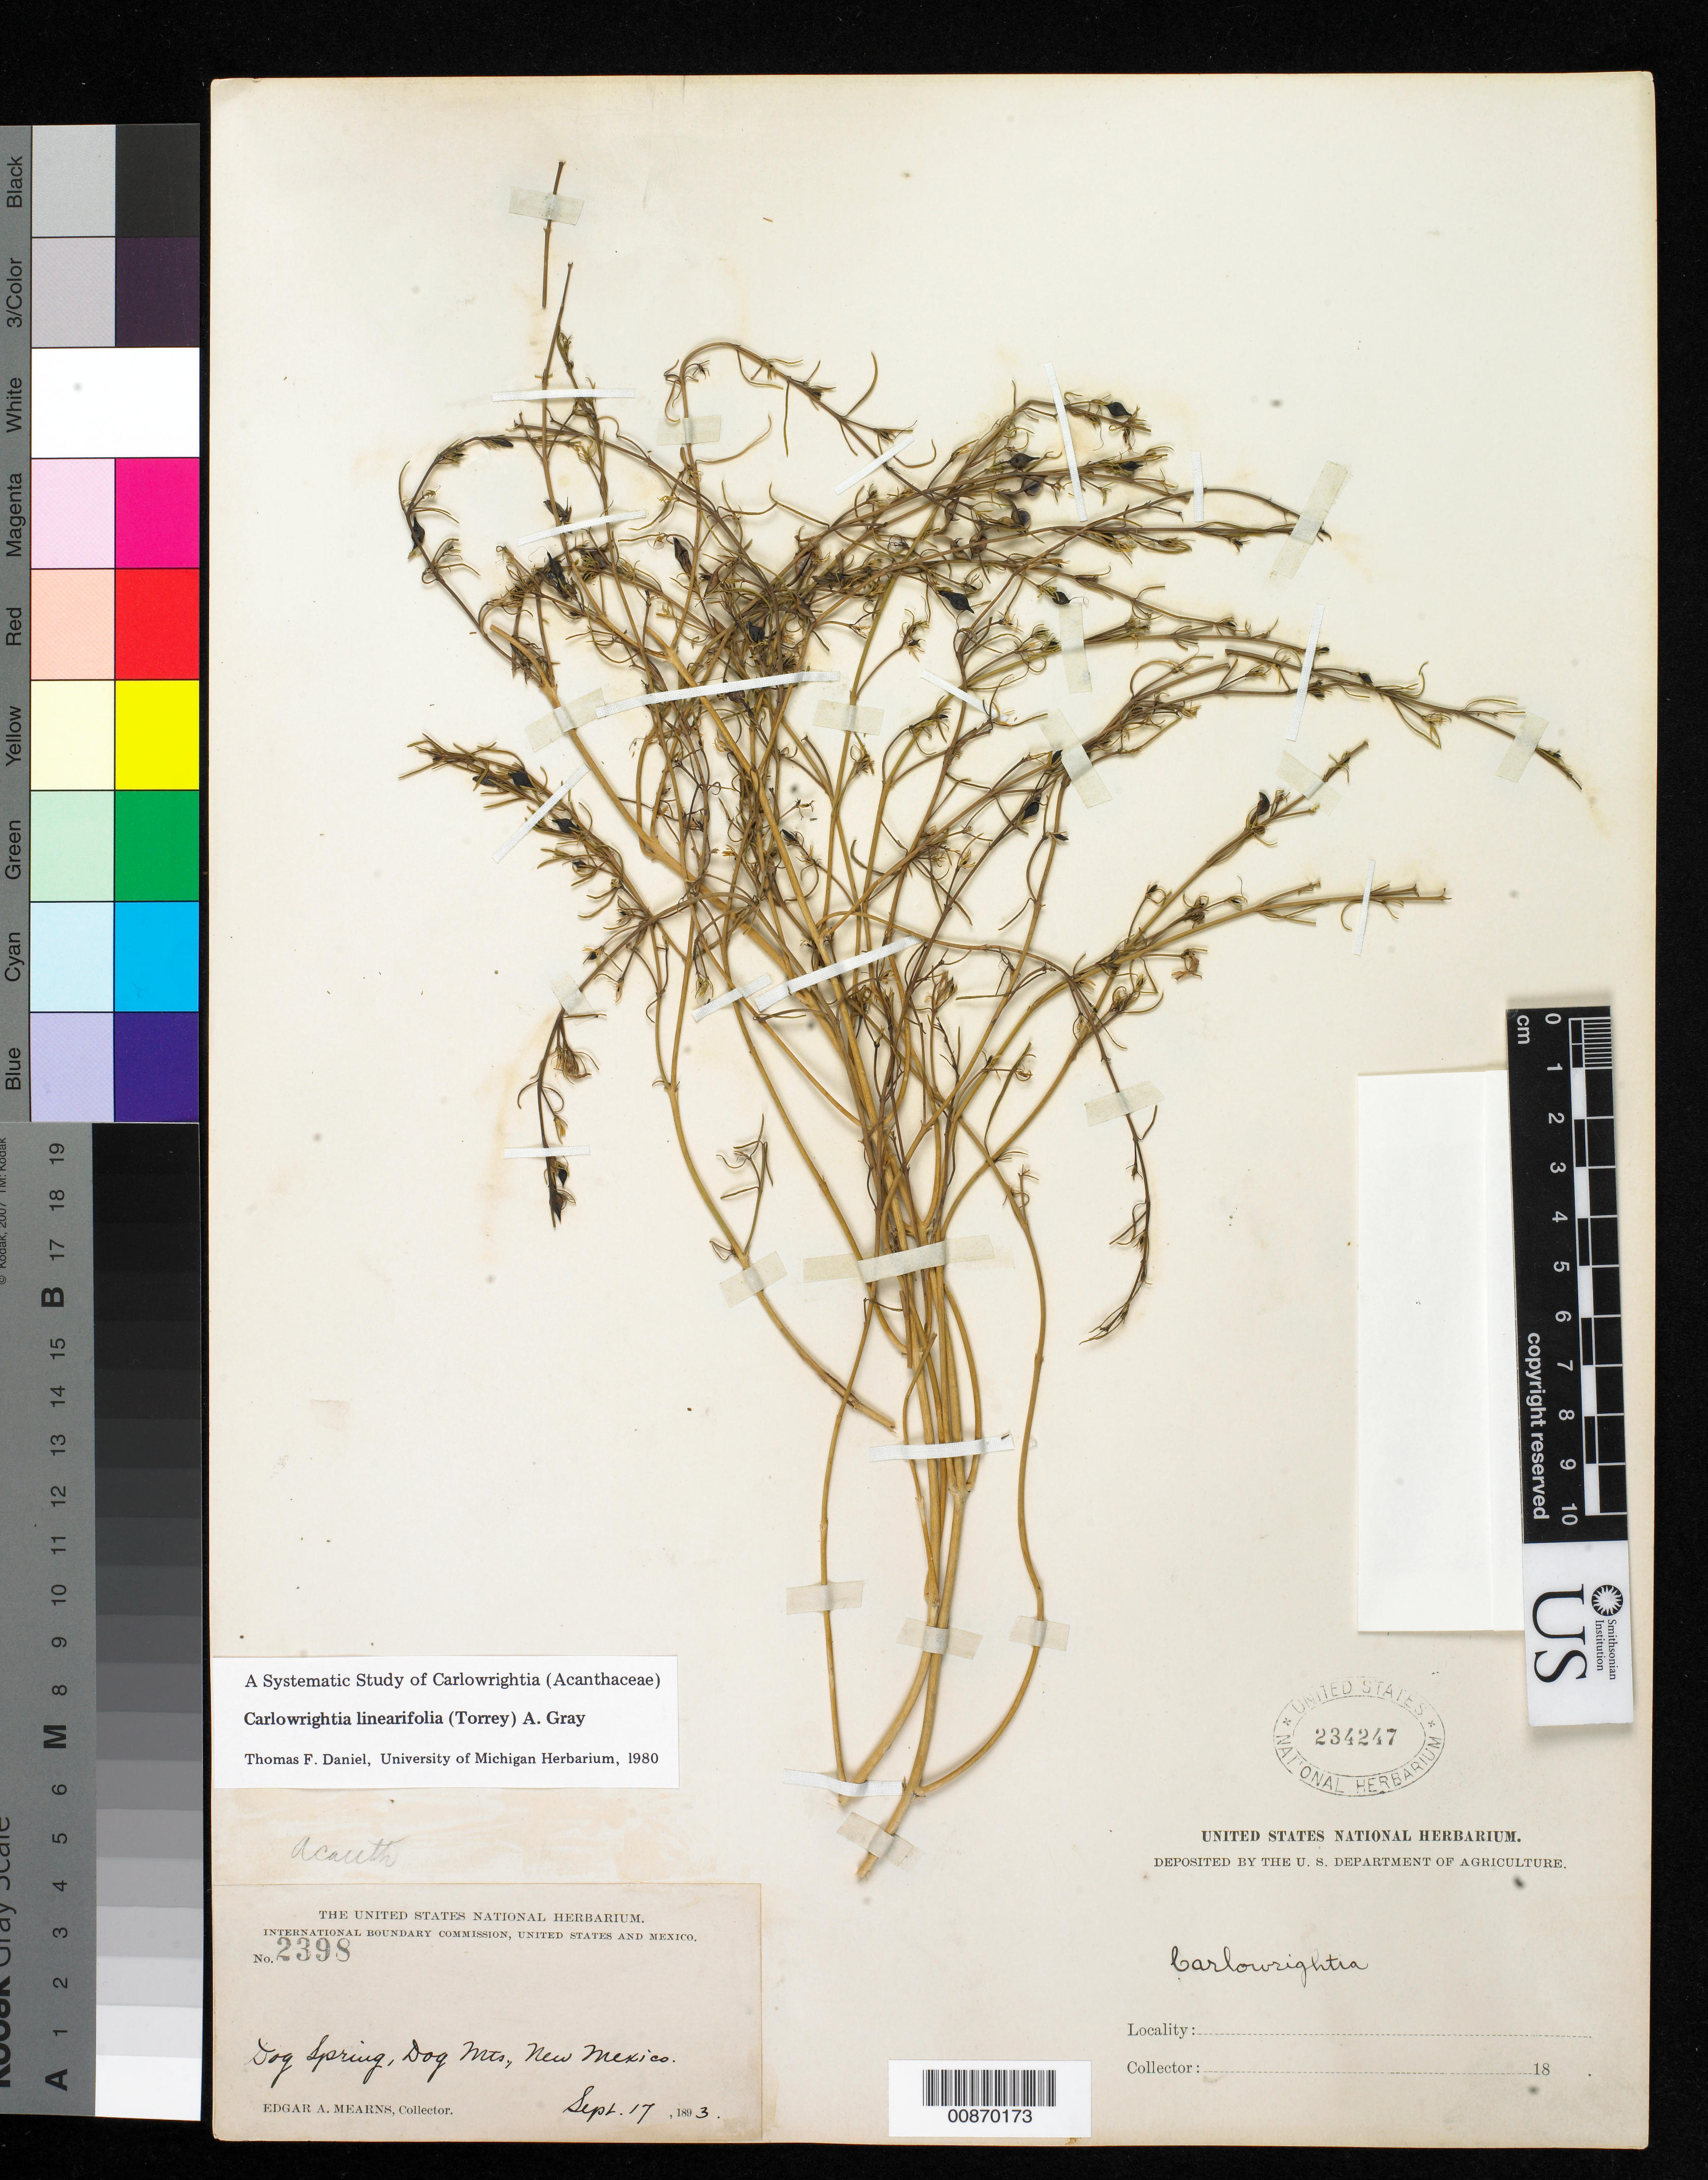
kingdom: Plantae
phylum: Tracheophyta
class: Magnoliopsida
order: Lamiales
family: Acanthaceae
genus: Carlowrightia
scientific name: Carlowrightia linearifolia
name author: (Torr.) A. Gray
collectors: E. A. Mearns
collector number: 2398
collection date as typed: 17 Sep 1893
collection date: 1893-09-17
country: United States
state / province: New Mexico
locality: Dog Spring, Dog Mts., New Mexico.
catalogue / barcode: US 234247